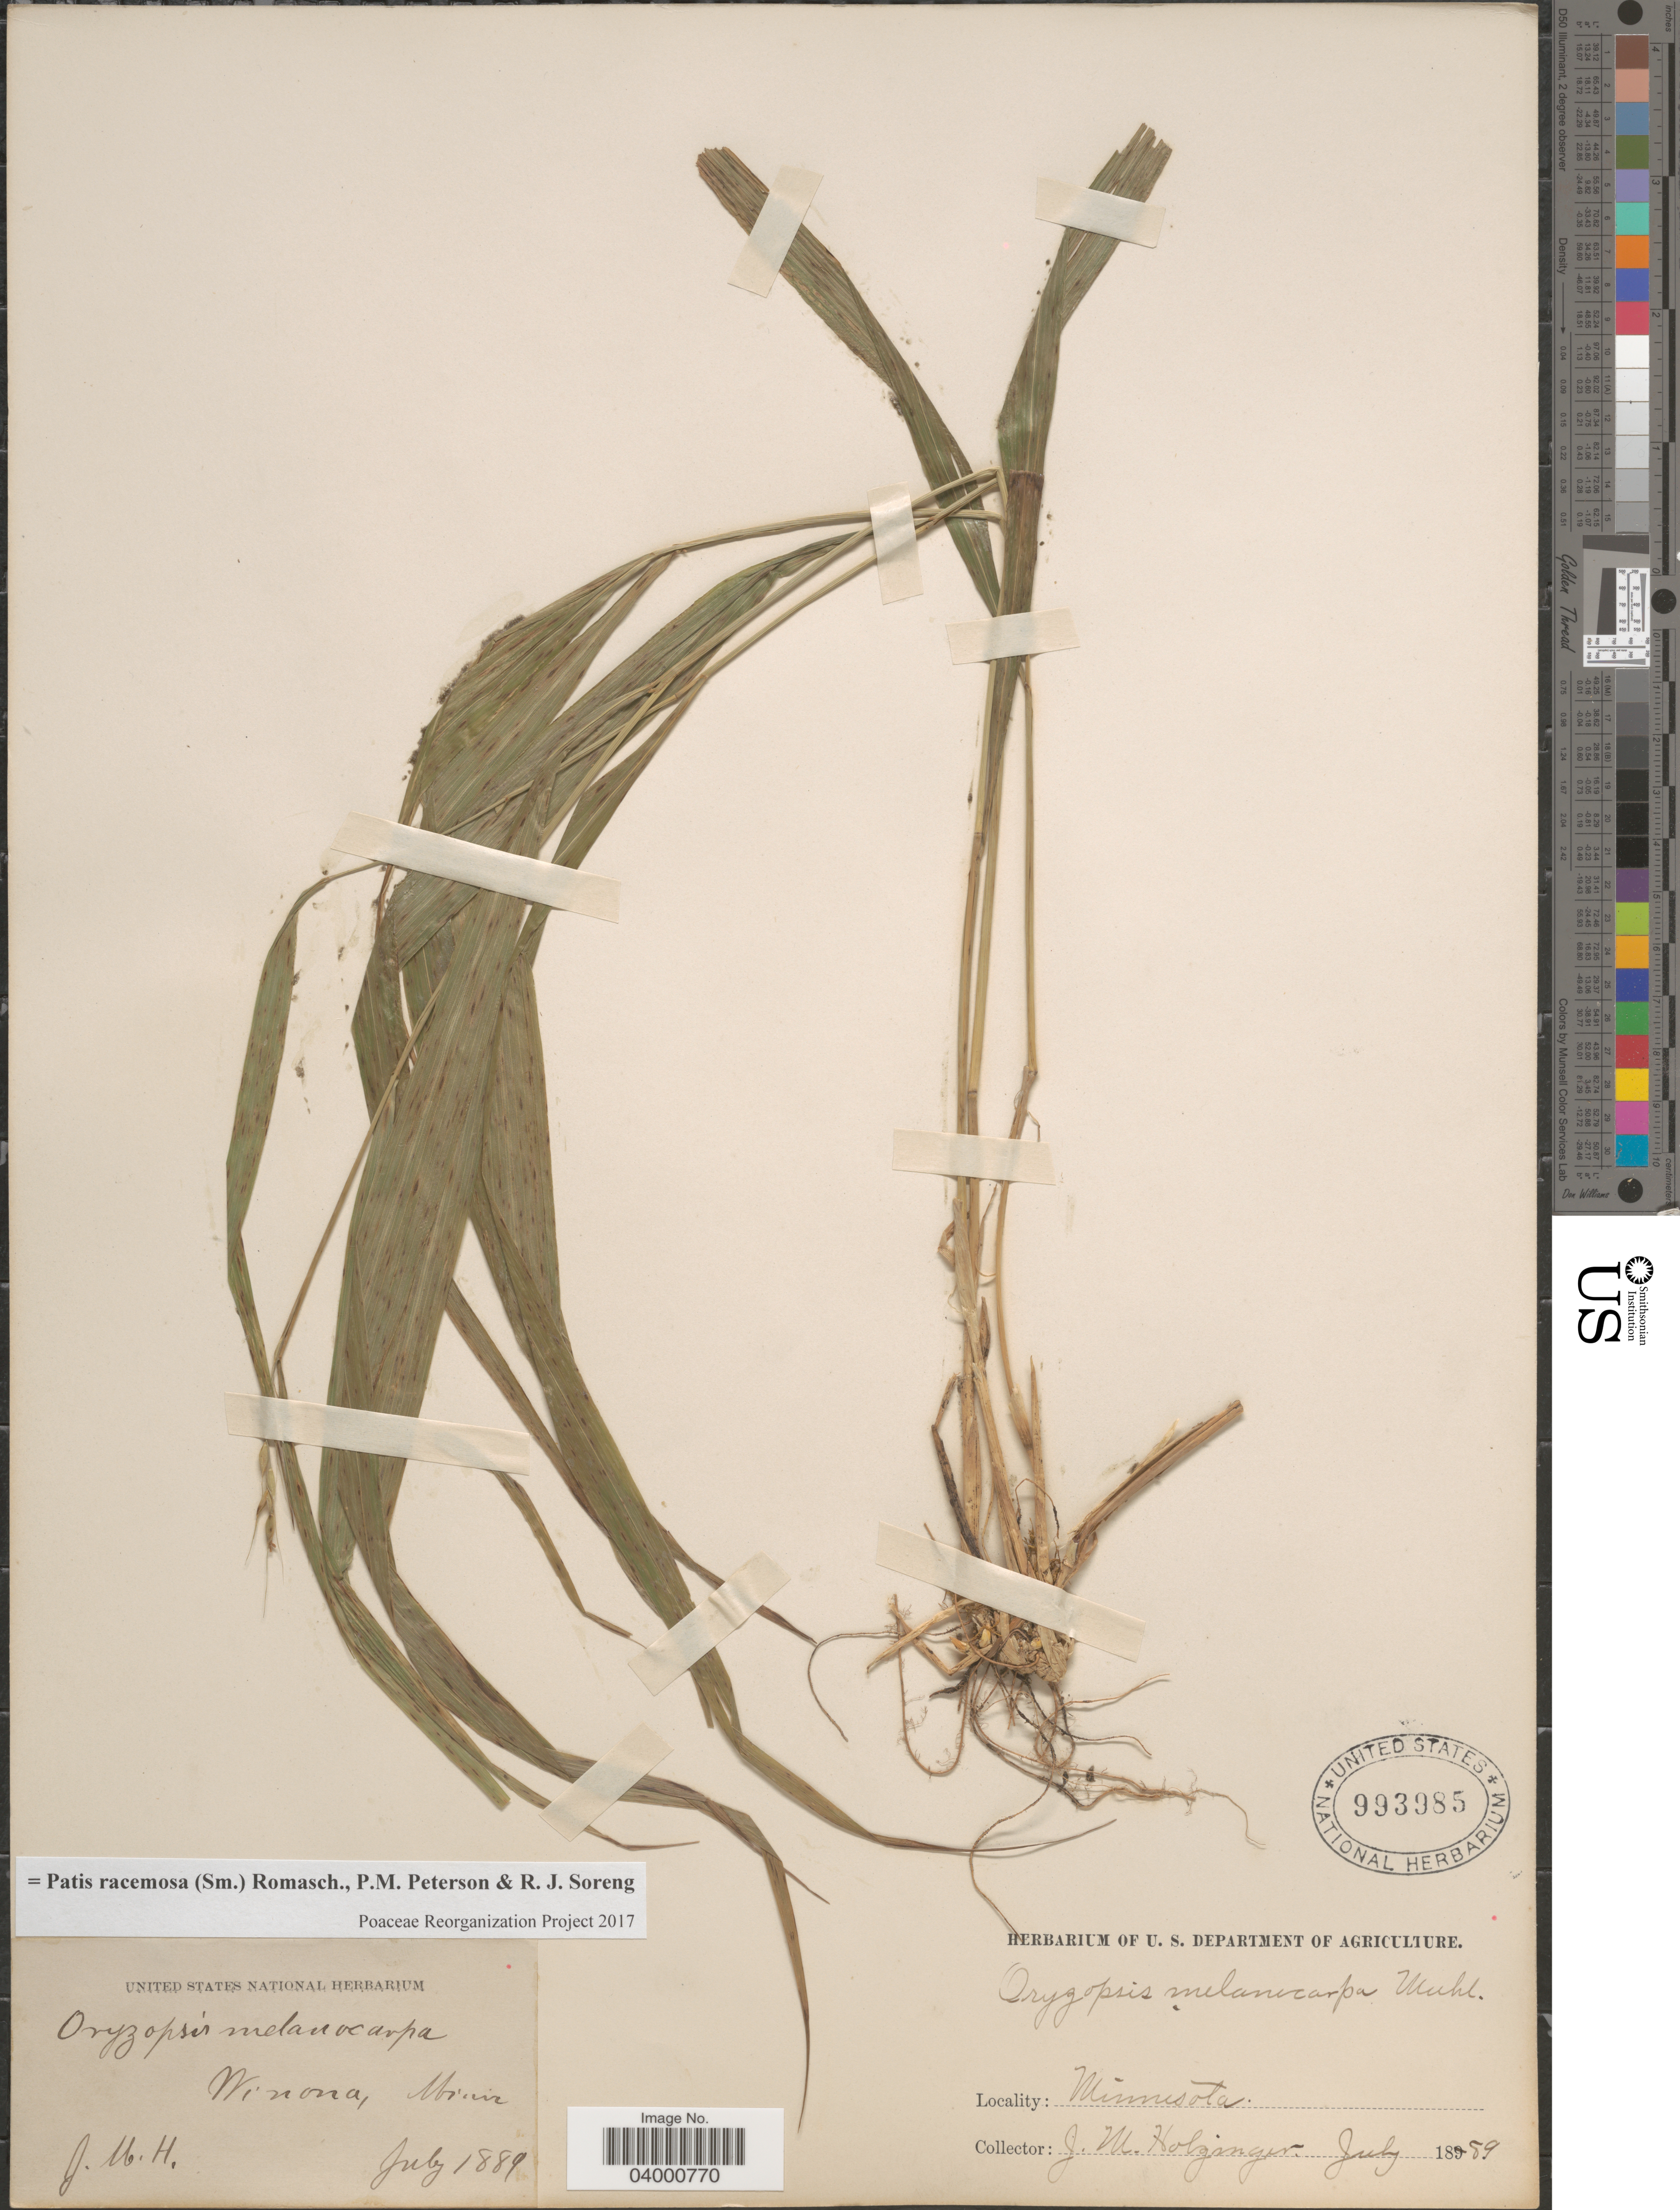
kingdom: Plantae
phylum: Tracheophyta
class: Liliopsida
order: Poales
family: Poaceae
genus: Patis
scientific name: Patis racemosa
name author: (Sm.) Romasch. et al.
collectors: J. M. Holzinger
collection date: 1889-07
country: United States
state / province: Minnesota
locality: Winona.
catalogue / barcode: US 993985